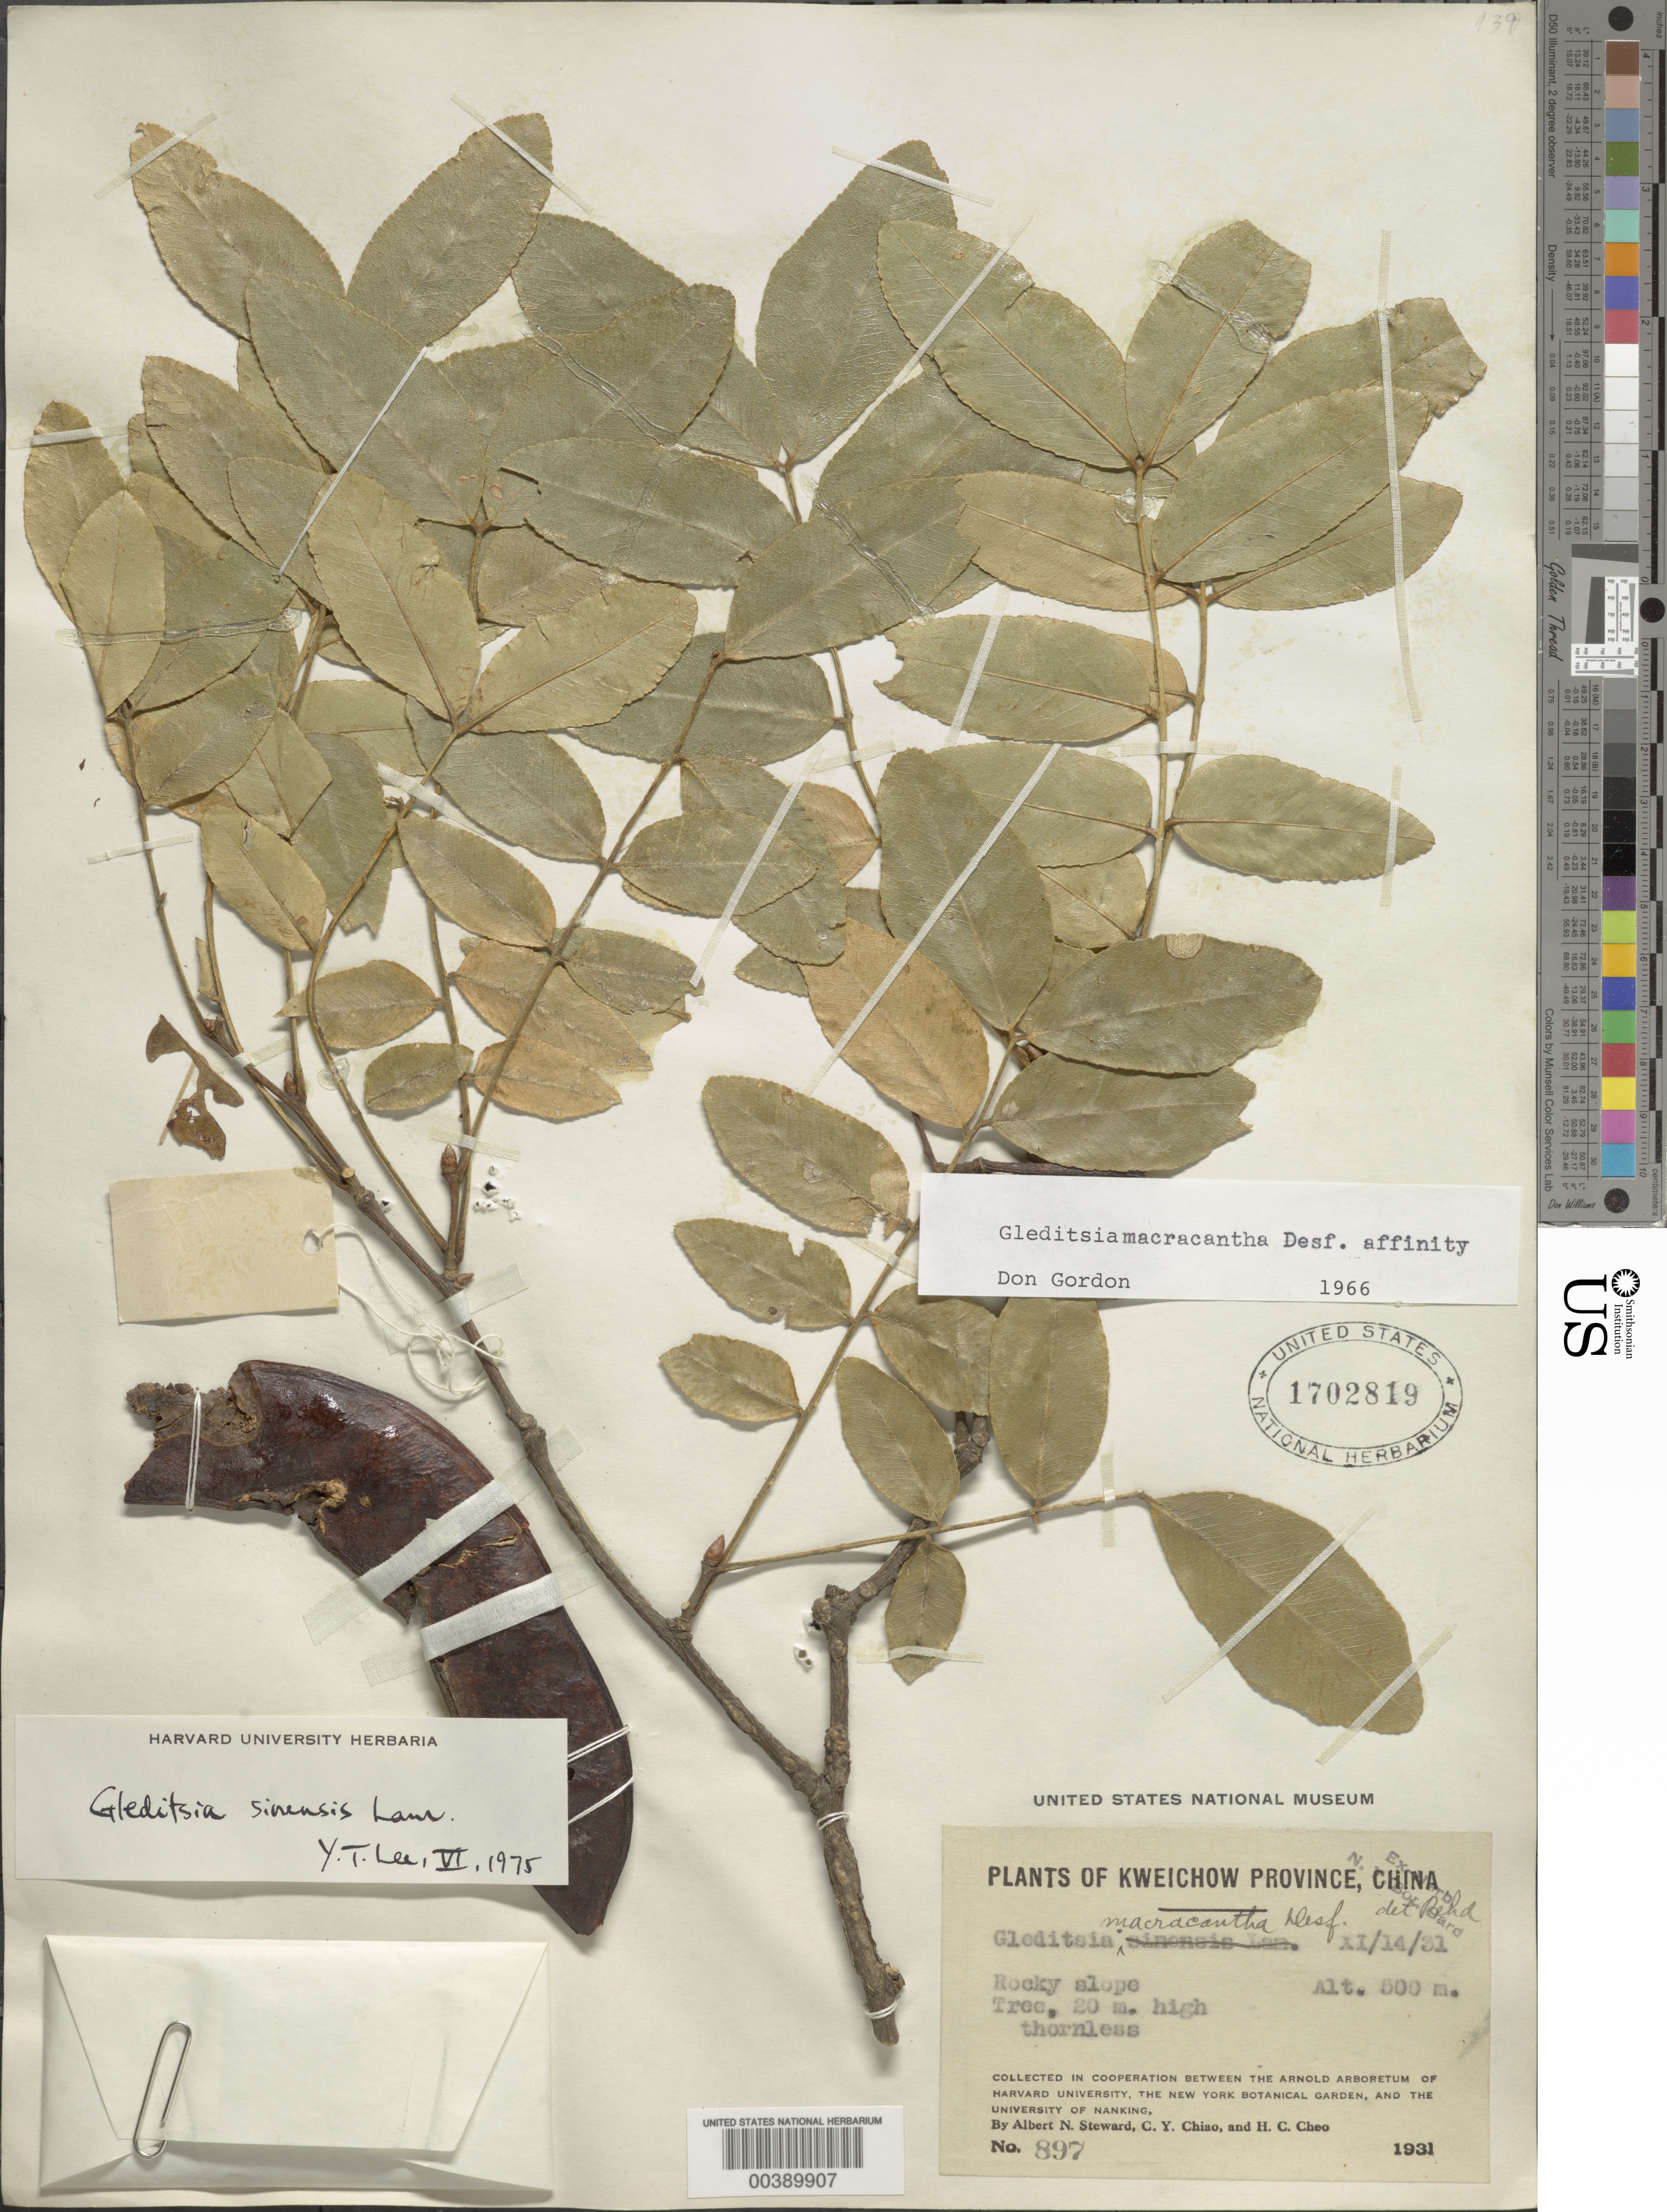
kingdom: Plantae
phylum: Tracheophyta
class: Magnoliopsida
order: Fabales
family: Fabaceae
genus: Gleditsia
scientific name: Gleditsia sinensis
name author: Lam.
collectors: A. N. Steward, C. Y. Chiao & H. Cheo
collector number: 897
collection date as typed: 14 Nov 1931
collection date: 1931-11-14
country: China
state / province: Guizhou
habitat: Rocky slope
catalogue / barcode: US 1702819